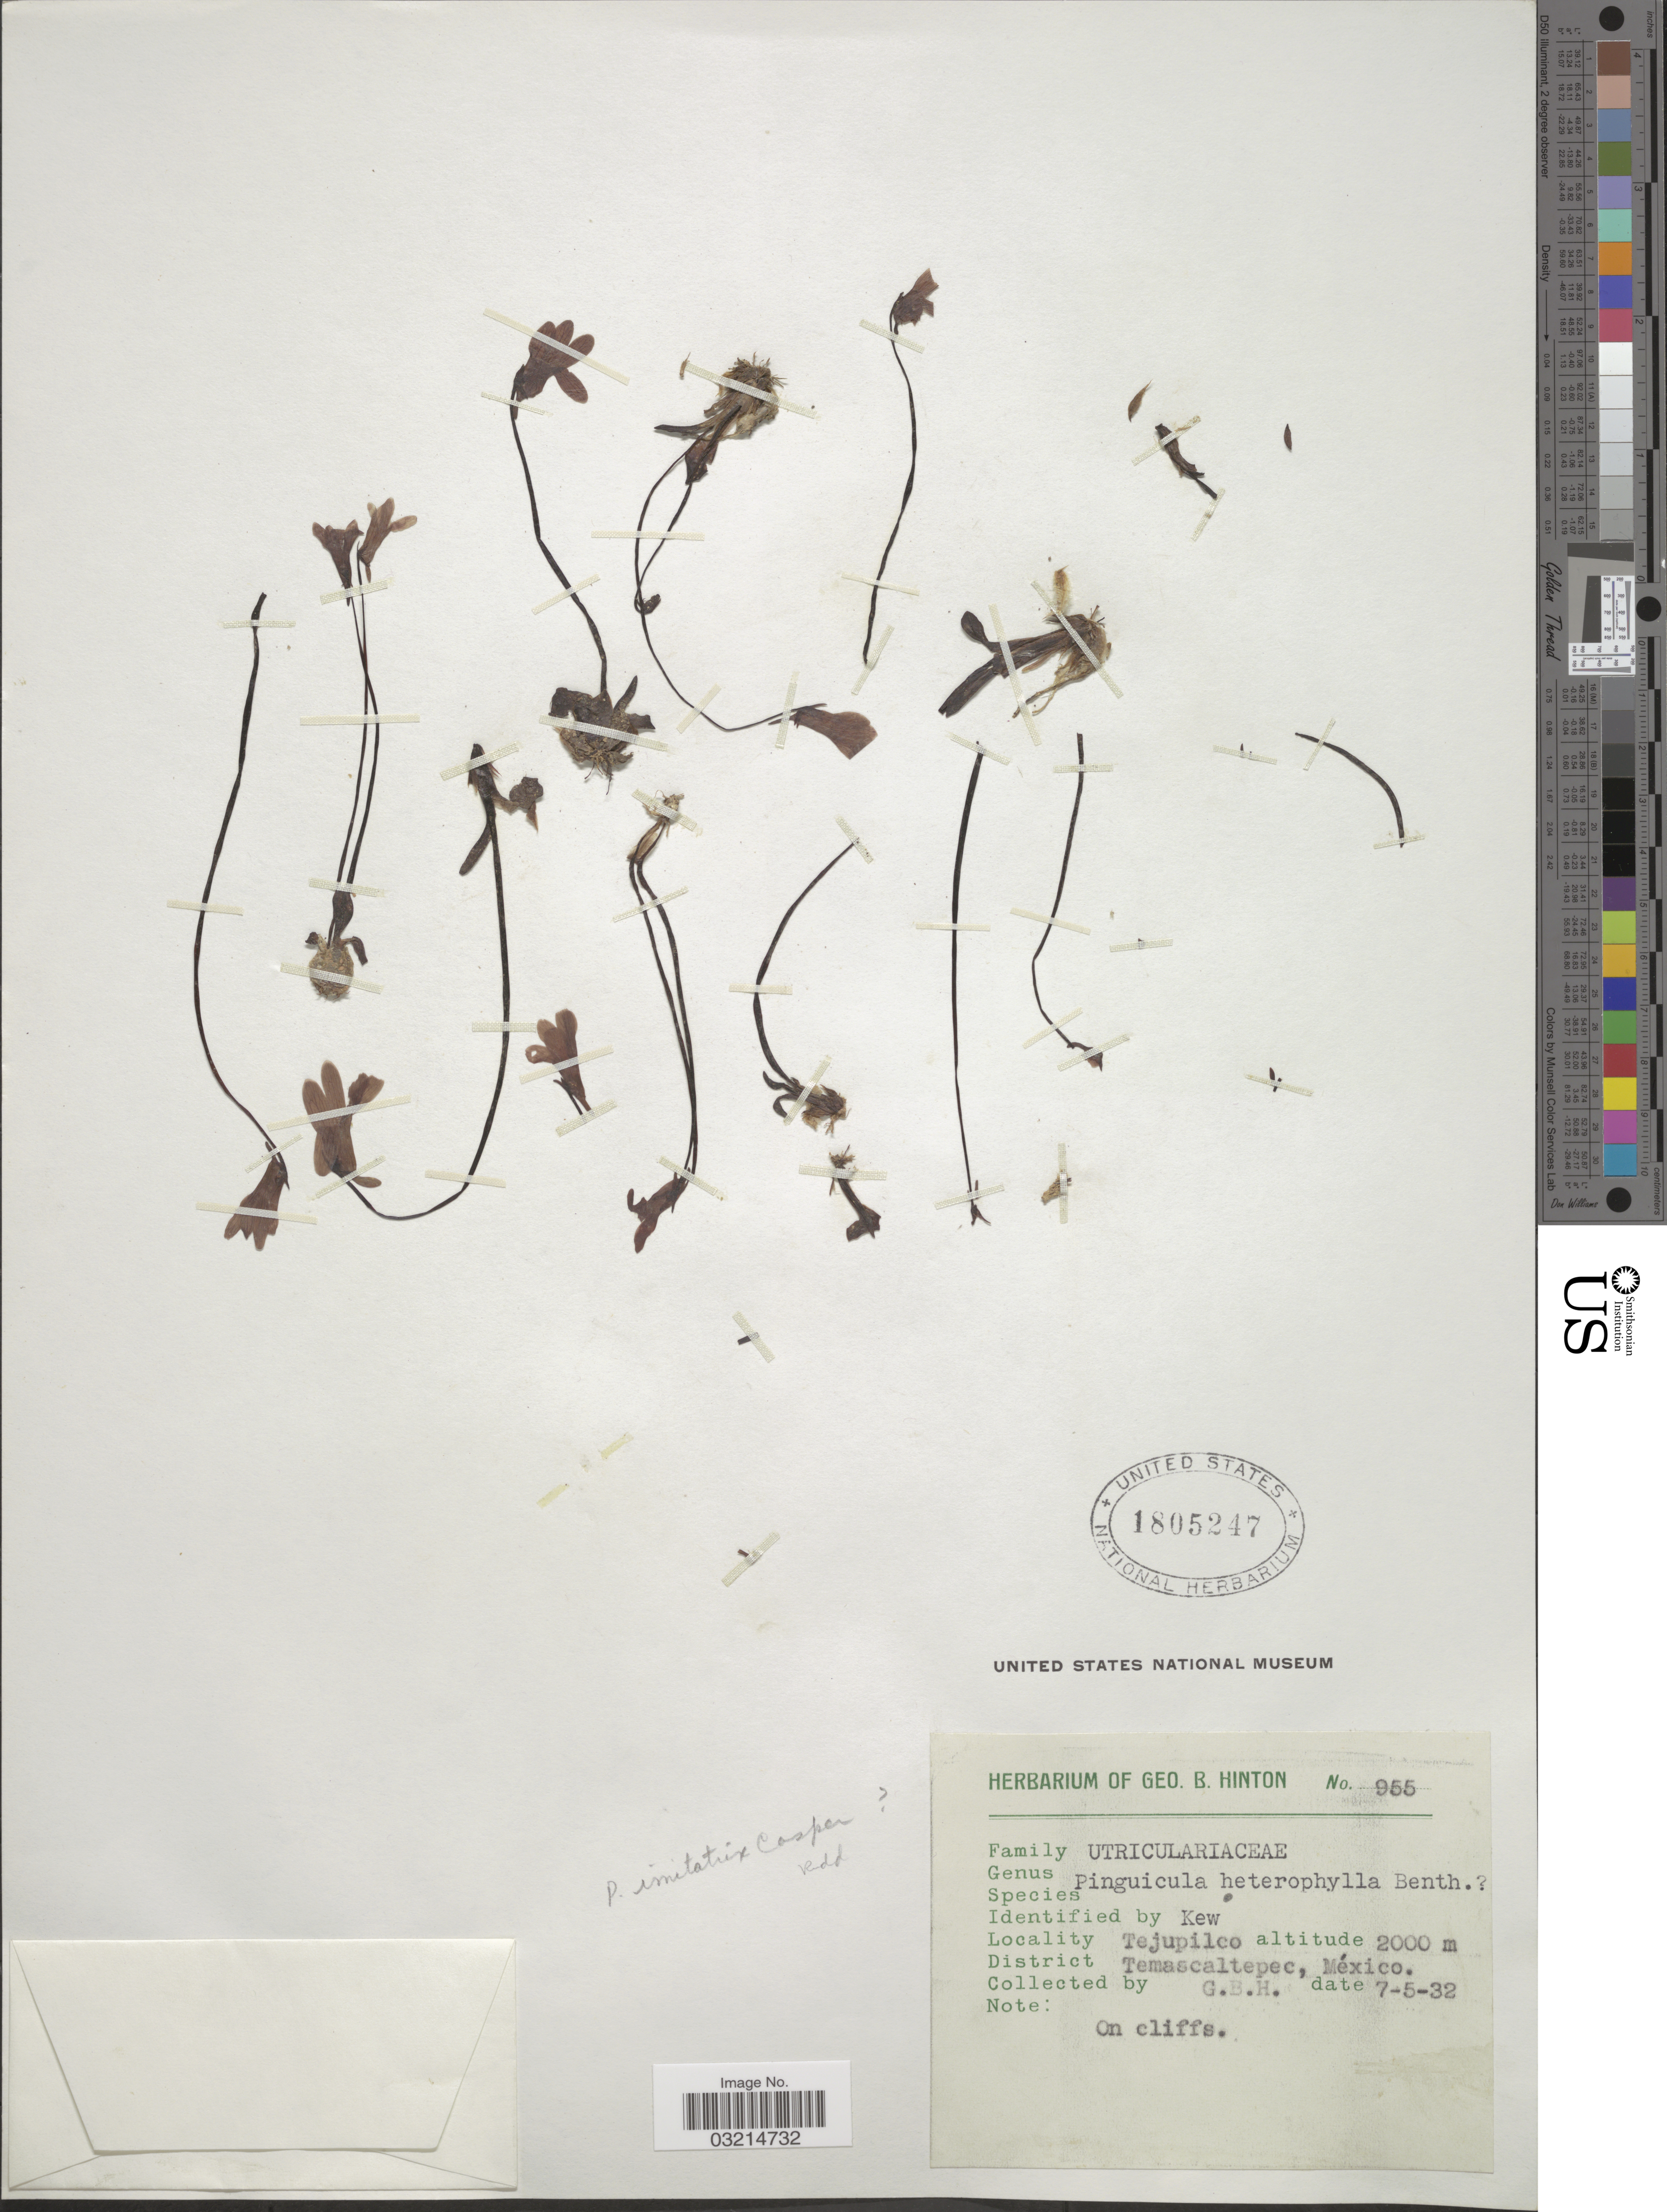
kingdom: Plantae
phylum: Tracheophyta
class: Magnoliopsida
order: Lamiales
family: Lentibulariaceae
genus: Pinguicula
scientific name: Pinguicula imitatrix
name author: Casper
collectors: G. B. Hinton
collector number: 955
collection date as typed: Transcribed d/m/y: 7/5/32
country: Mexico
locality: Tejupilco, District Temascaltepec.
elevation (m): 2000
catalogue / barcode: US 1805247